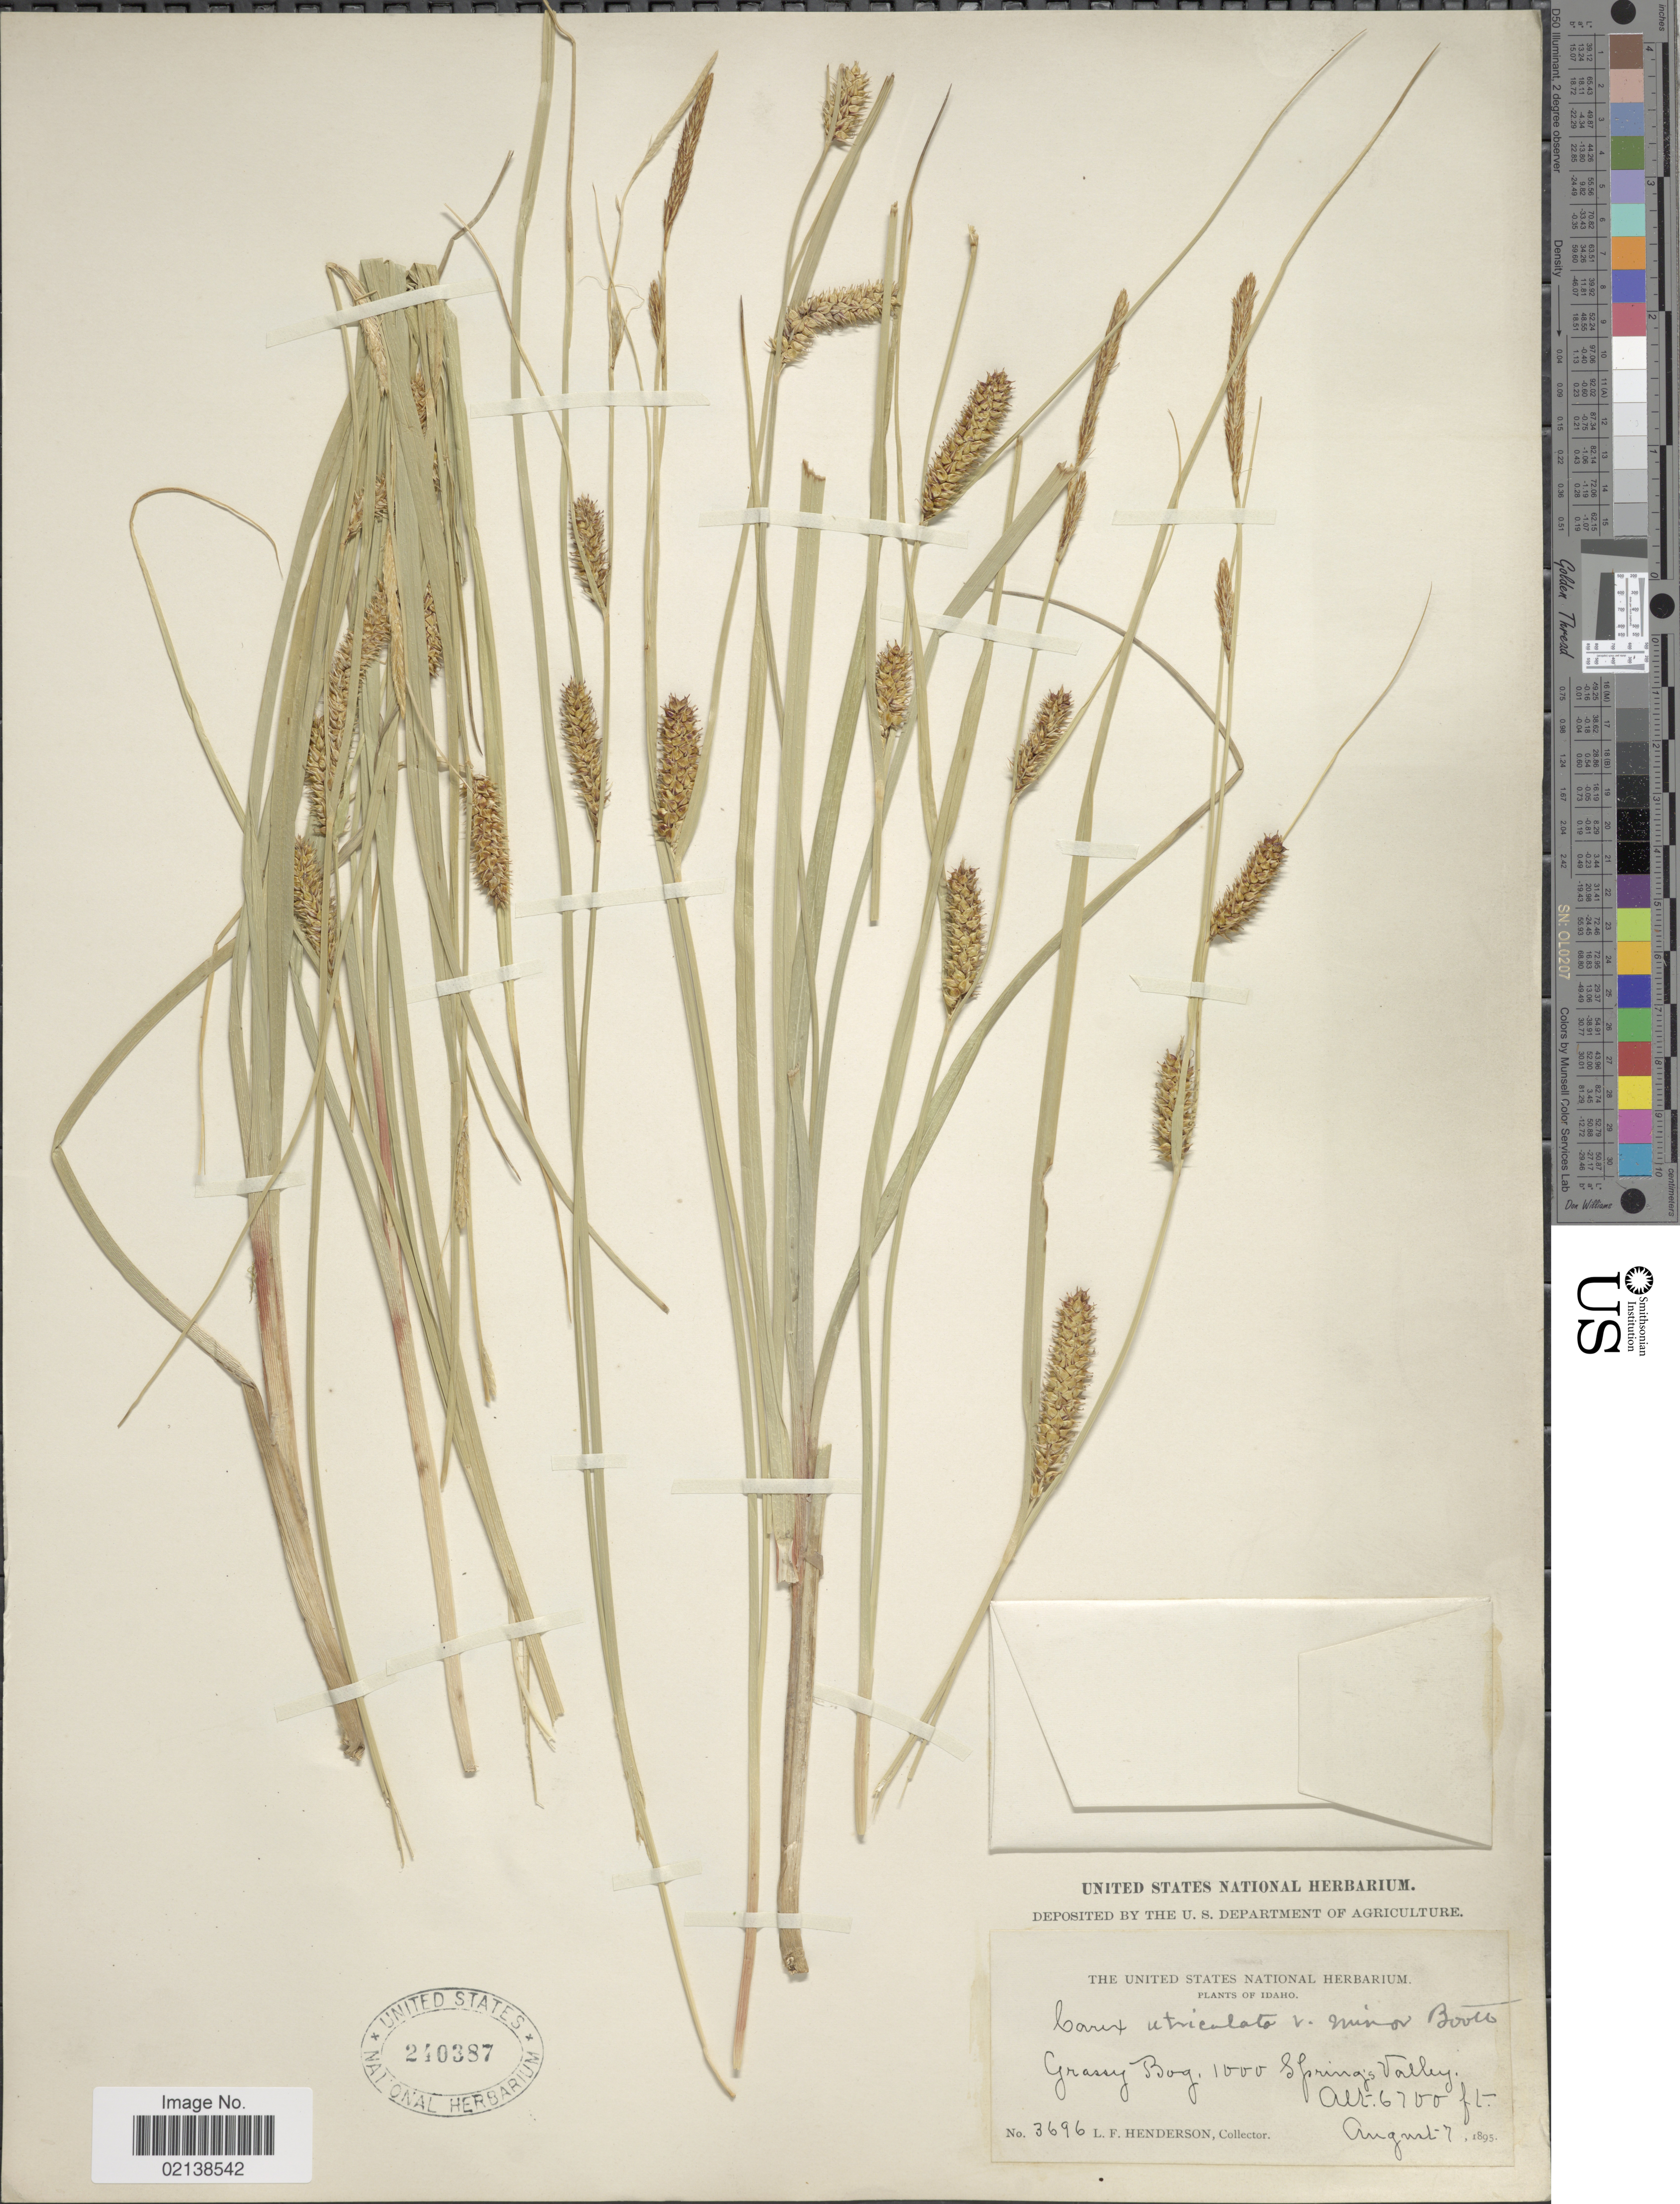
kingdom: Plantae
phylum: Tracheophyta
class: Liliopsida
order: Poales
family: Cyperaceae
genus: Carex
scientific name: Carex utriculata var. minor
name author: Boott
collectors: L. Henderson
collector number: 3696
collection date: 1895-08-07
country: United States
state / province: Idaho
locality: Grassy Bog, 1000 Springs Valley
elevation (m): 2042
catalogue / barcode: US 240387